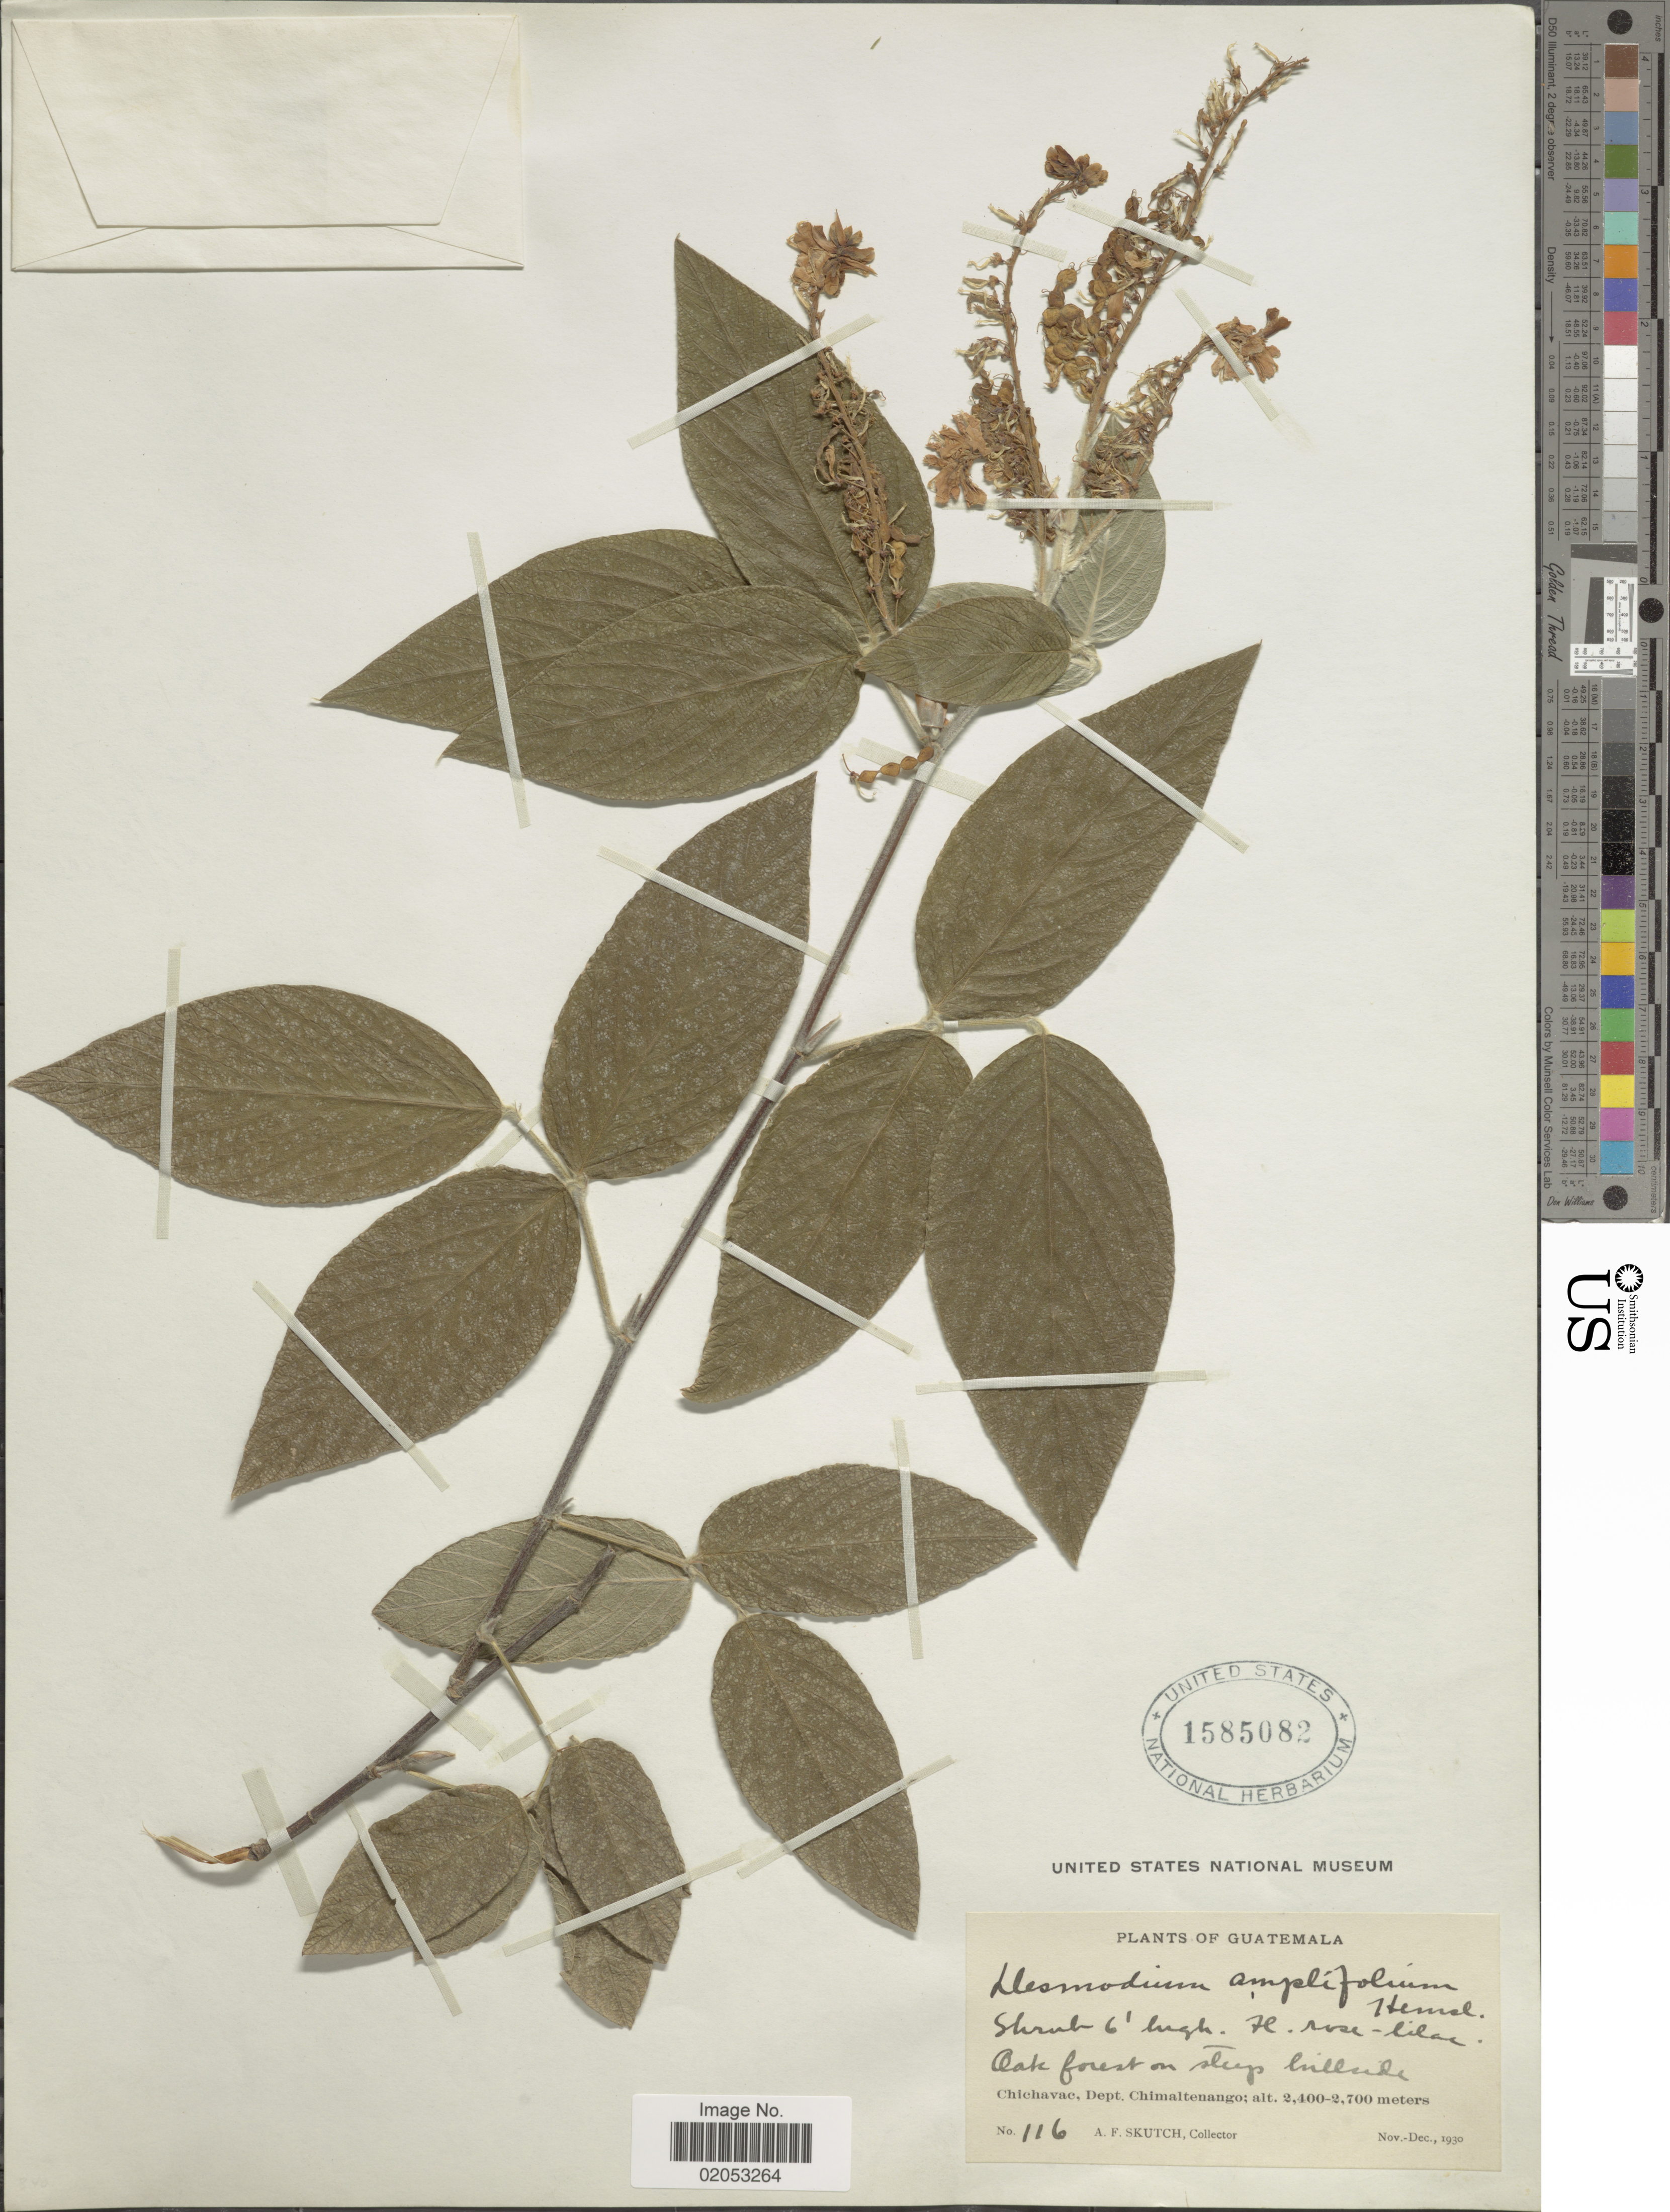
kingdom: Plantae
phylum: Tracheophyta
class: Magnoliopsida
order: Fabales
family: Fabaceae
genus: Desmodium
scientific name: Desmodium amplifolium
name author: Hemsl.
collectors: A. F. Skutch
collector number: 116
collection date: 1930-11/1930-12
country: Guatemala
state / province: Chimaltenango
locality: Chichavac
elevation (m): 2400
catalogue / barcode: US 1585082